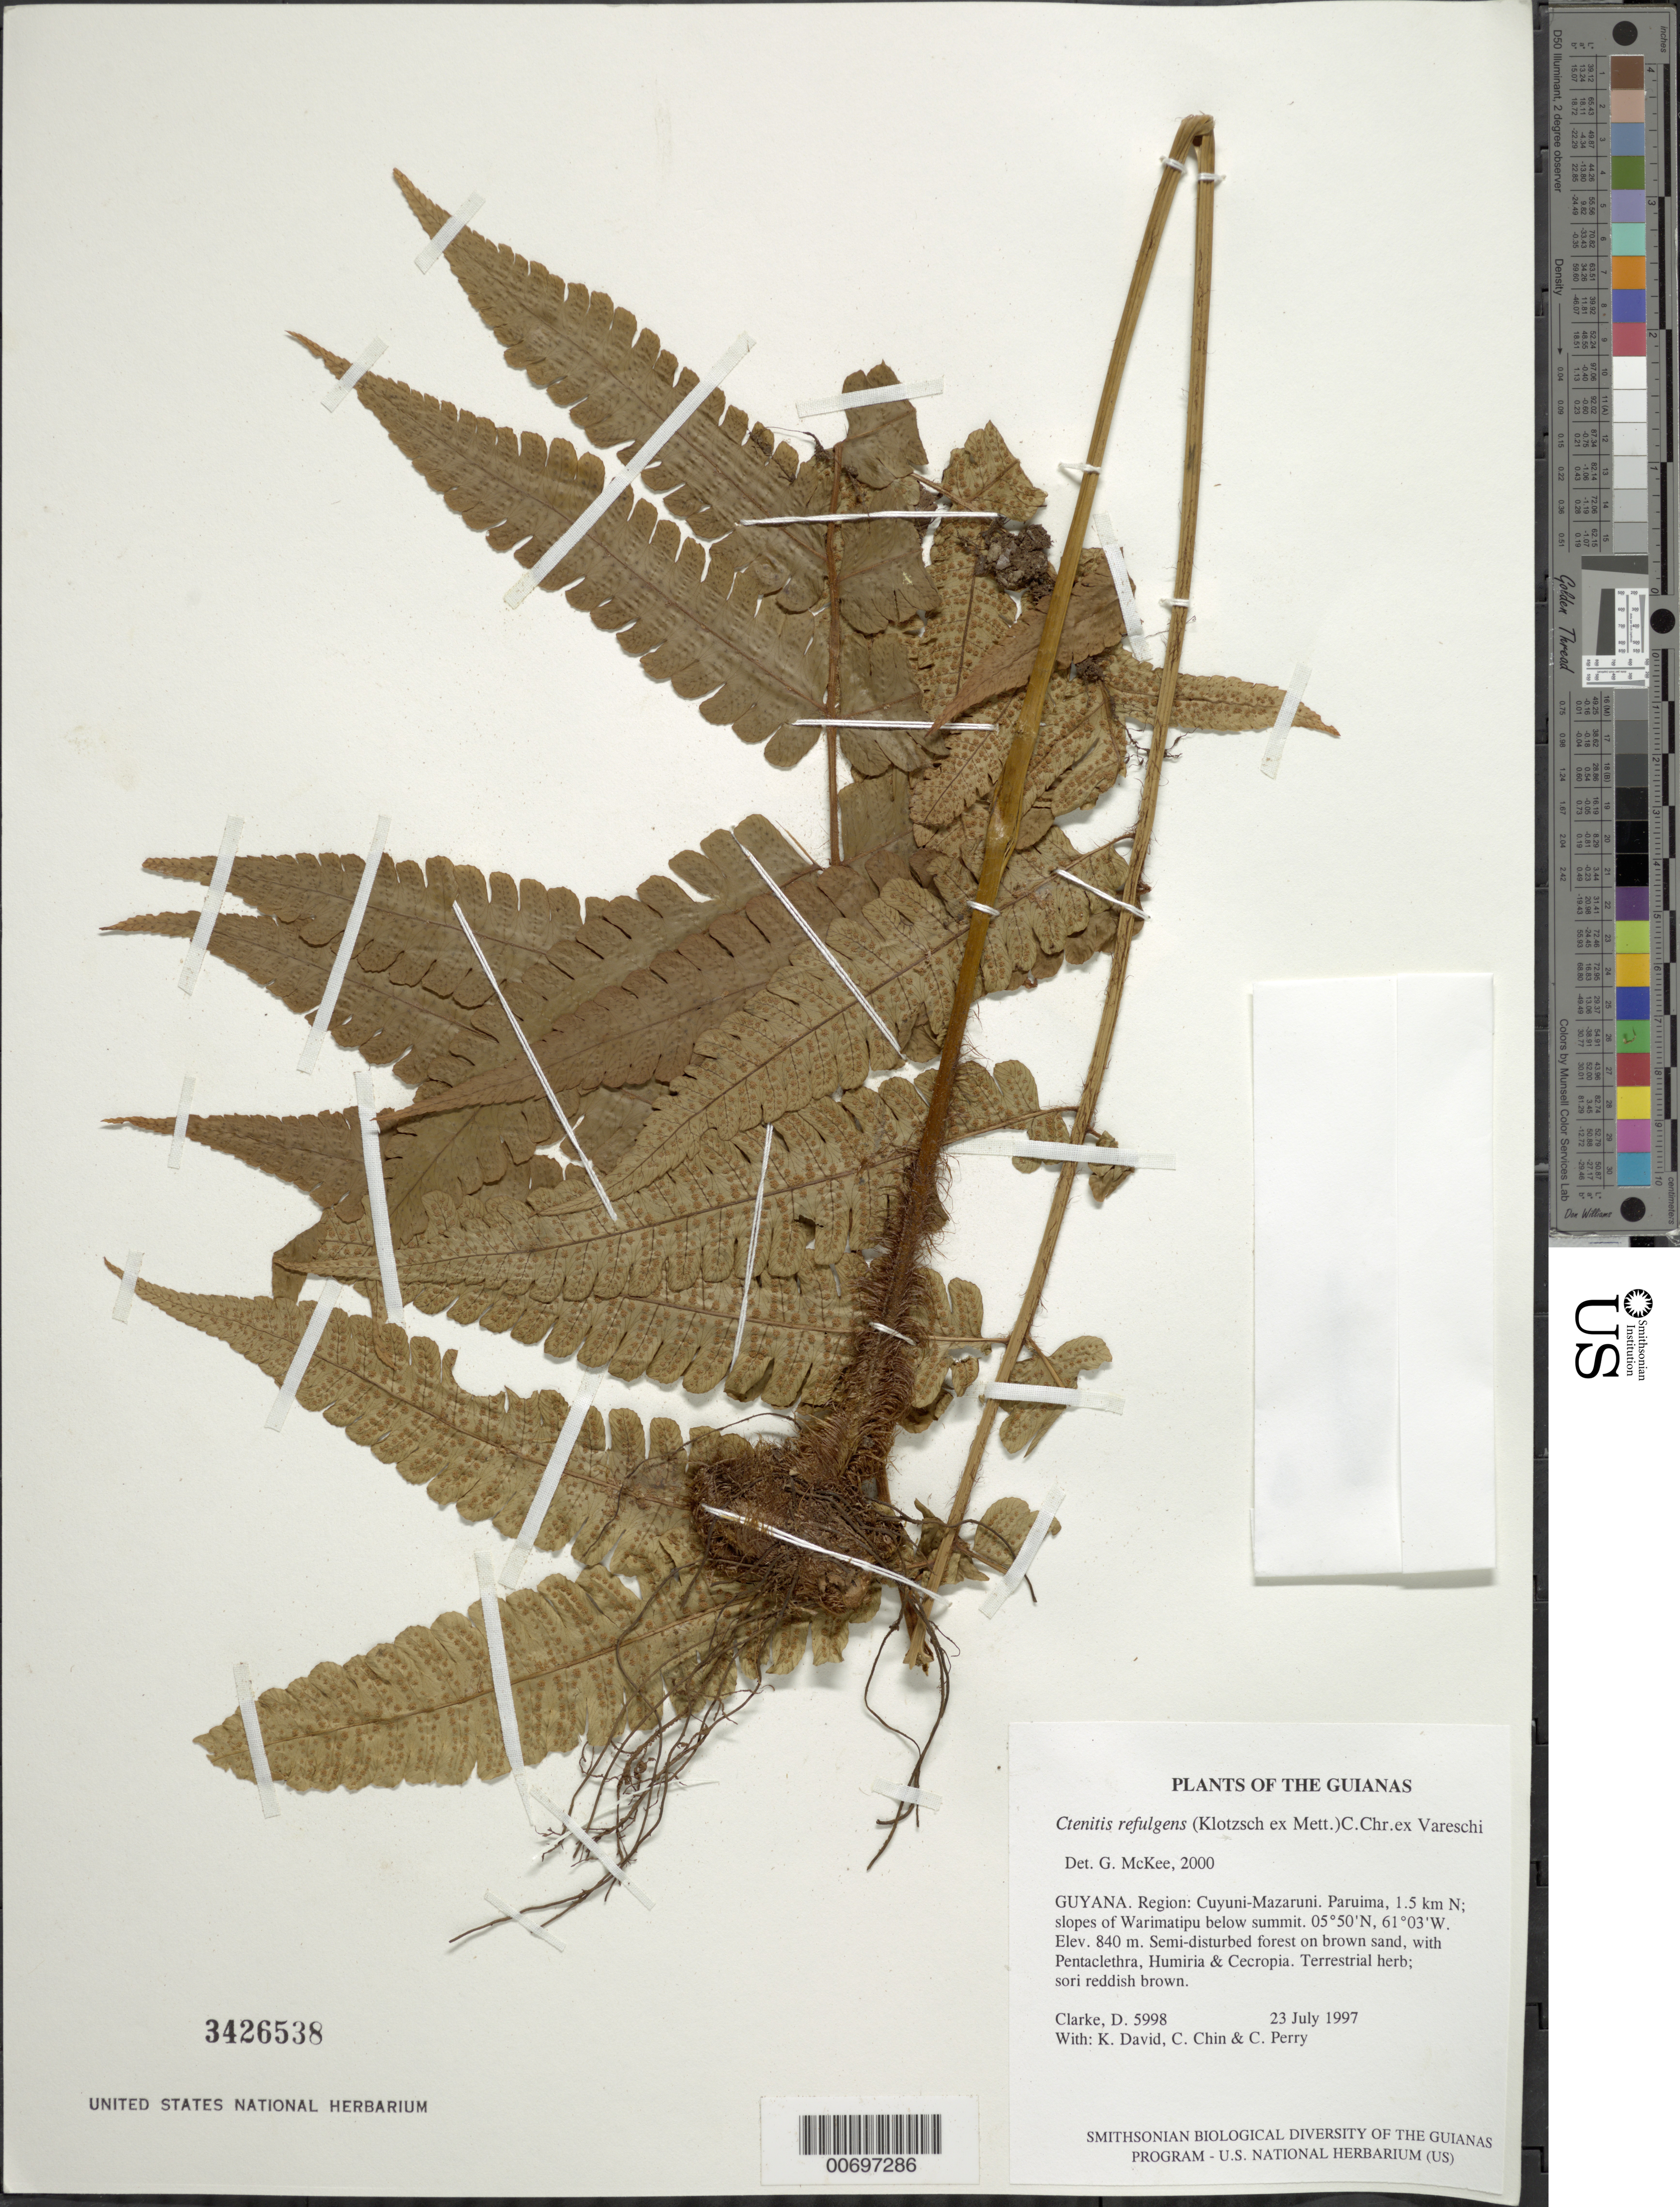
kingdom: Plantae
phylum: Tracheophyta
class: Polypodiopsida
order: Polypodiales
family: Dryopteridaceae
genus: Ctenitis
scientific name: Ctenitis refulgens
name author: (Mett.) Vareschi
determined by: McKee, G. S., (US), NMNH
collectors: H. D. Clarke, K. David, C. Chin & C. Perry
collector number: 5998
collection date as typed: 23 July 1997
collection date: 1997-07-23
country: Guyana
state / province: Cuyuni-Mazaruni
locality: Paruima, 1.5 km N; slopes of Warimatipu below summit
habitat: Semi-disturbed forest on brown sand, with Pentaclethra, Humiria & Cecropia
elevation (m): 840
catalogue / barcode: US 3426538